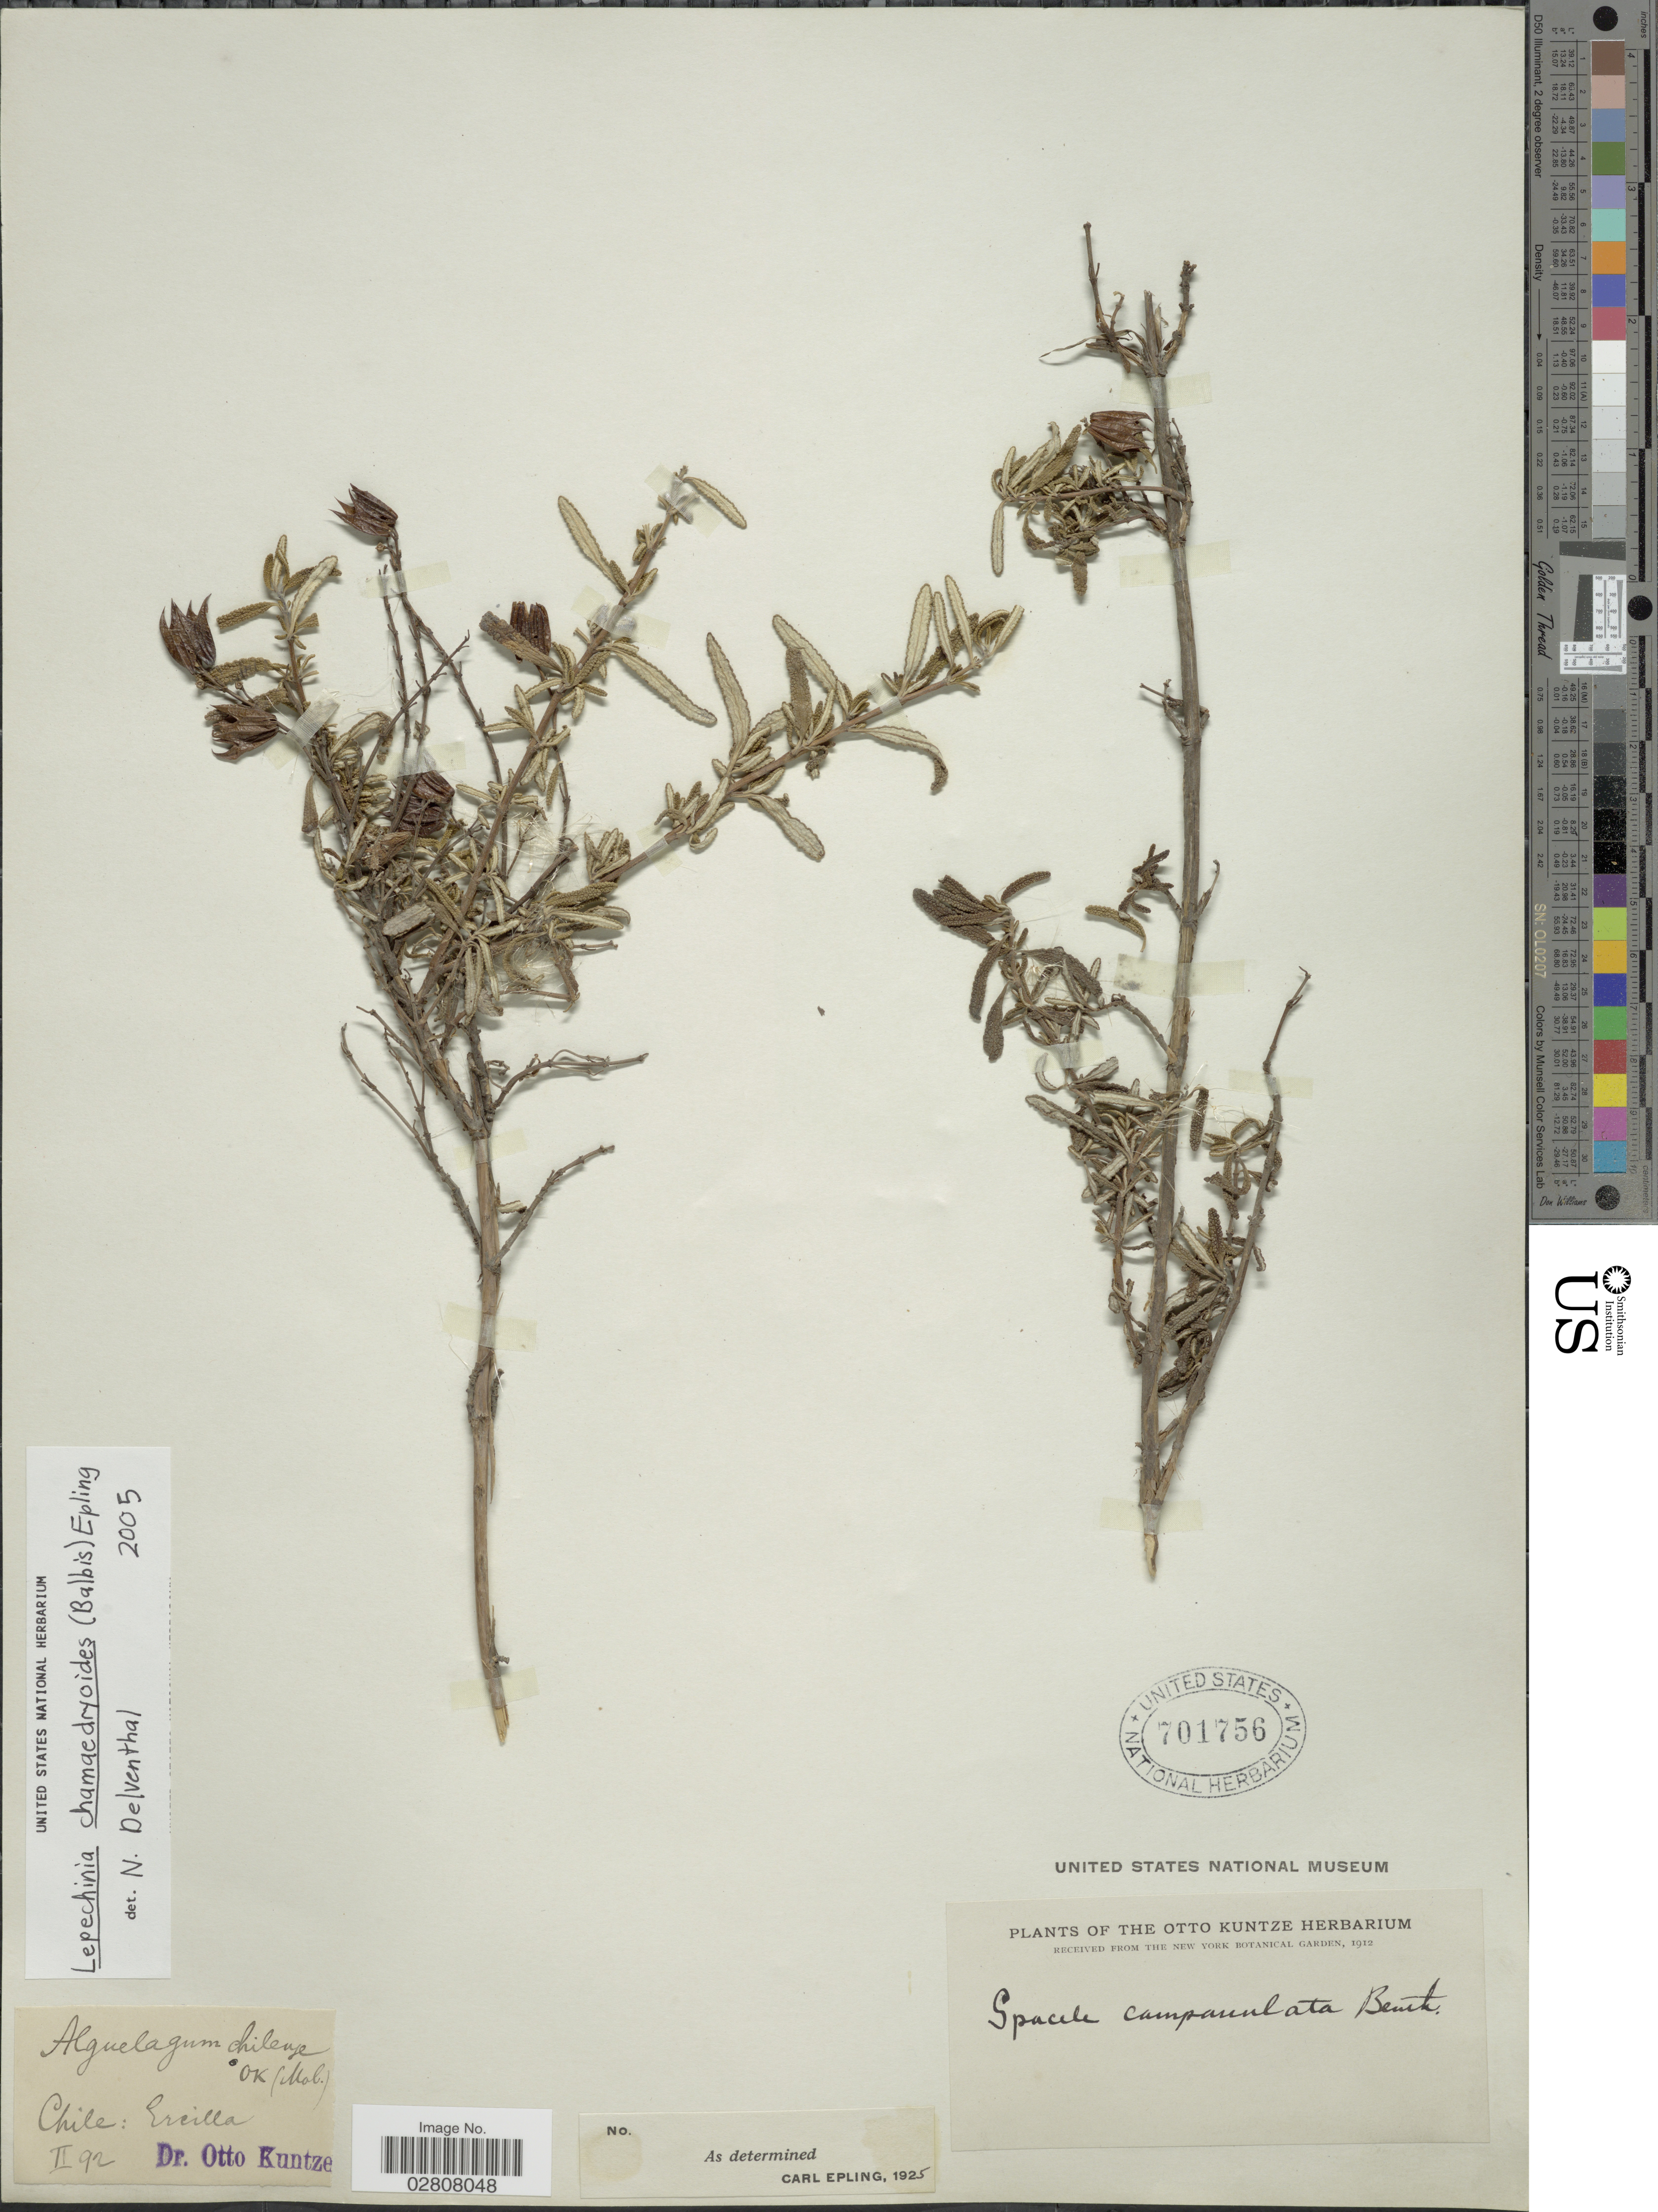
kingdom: Plantae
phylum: Tracheophyta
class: Magnoliopsida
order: Lamiales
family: Lamiaceae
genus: Lepechinia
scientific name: Lepechinia chamaedryoides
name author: (Balb.) Epling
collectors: C.E.O. Kuntze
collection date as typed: Transcribed d/m/y: /2/92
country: Chile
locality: Ercilla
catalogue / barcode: US 701756